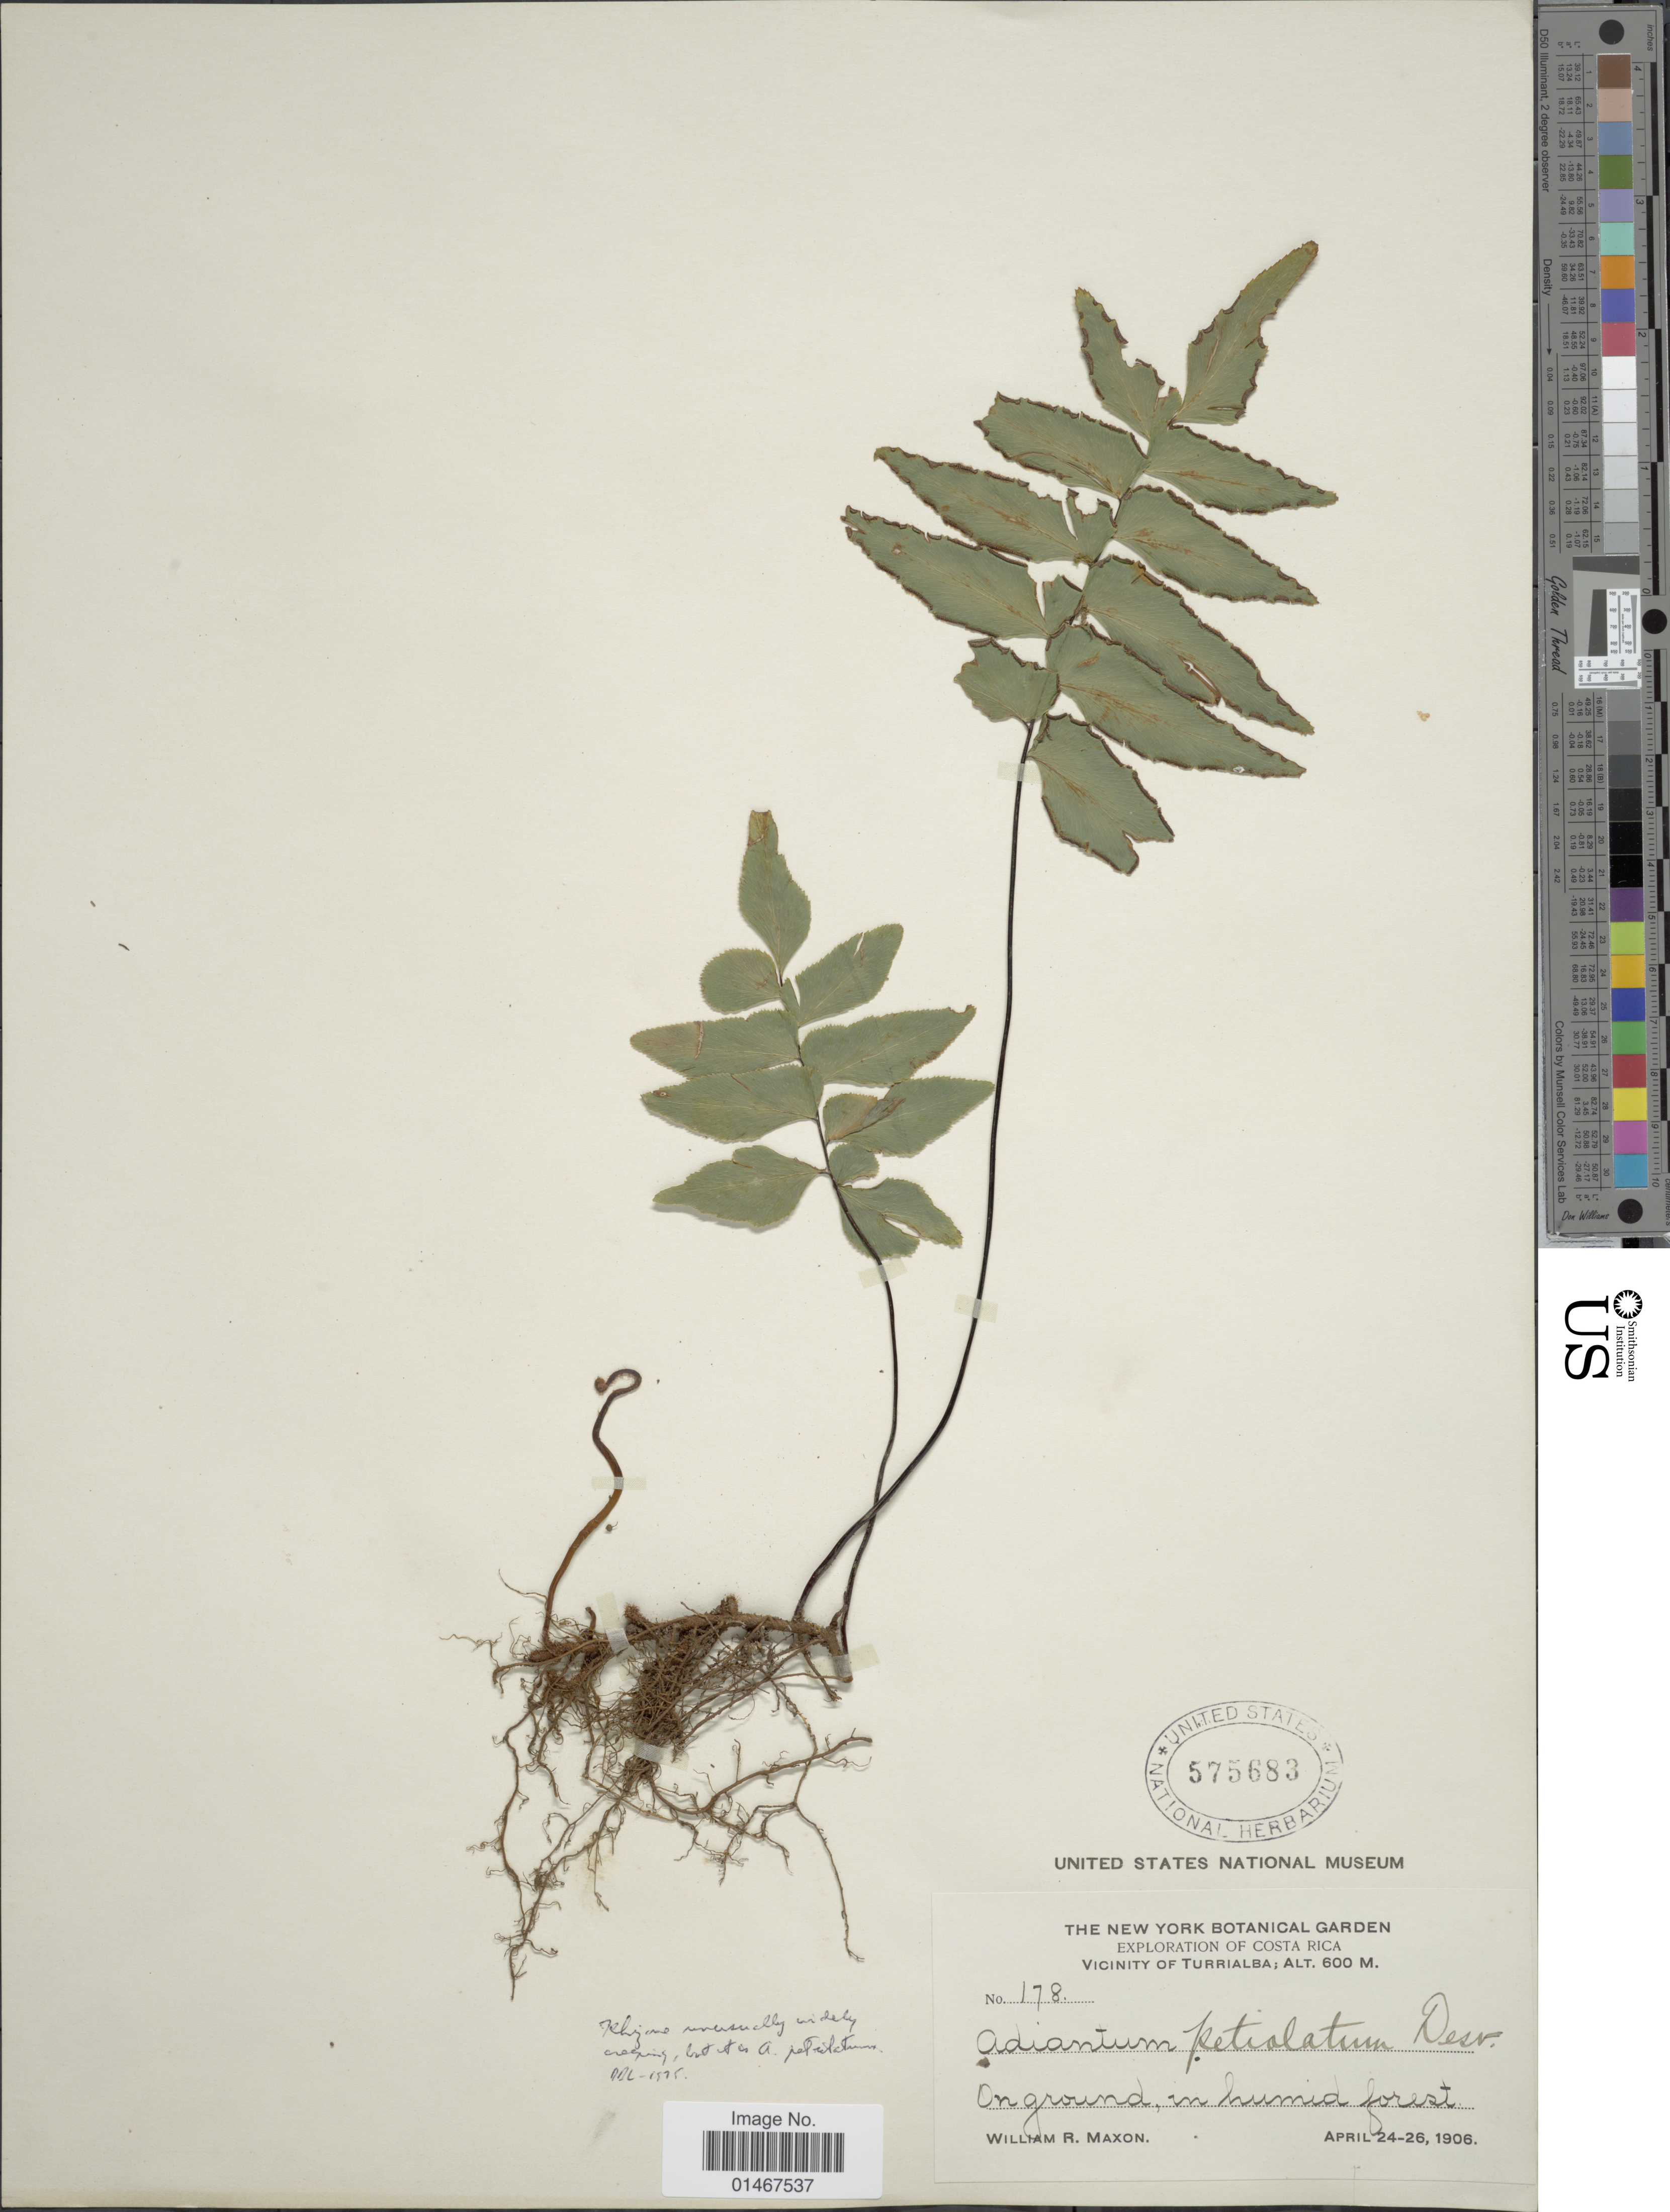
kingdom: Plantae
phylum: Tracheophyta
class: Polypodiopsida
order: Polypodiales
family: Pteridaceae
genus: Adiantum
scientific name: Adiantum petiolatum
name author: Desv.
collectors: W. R. Maxon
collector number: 178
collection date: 1906-04-24/1906-04-26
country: Costa Rica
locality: Vicinity of Turrialba.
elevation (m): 600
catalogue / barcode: US 575683